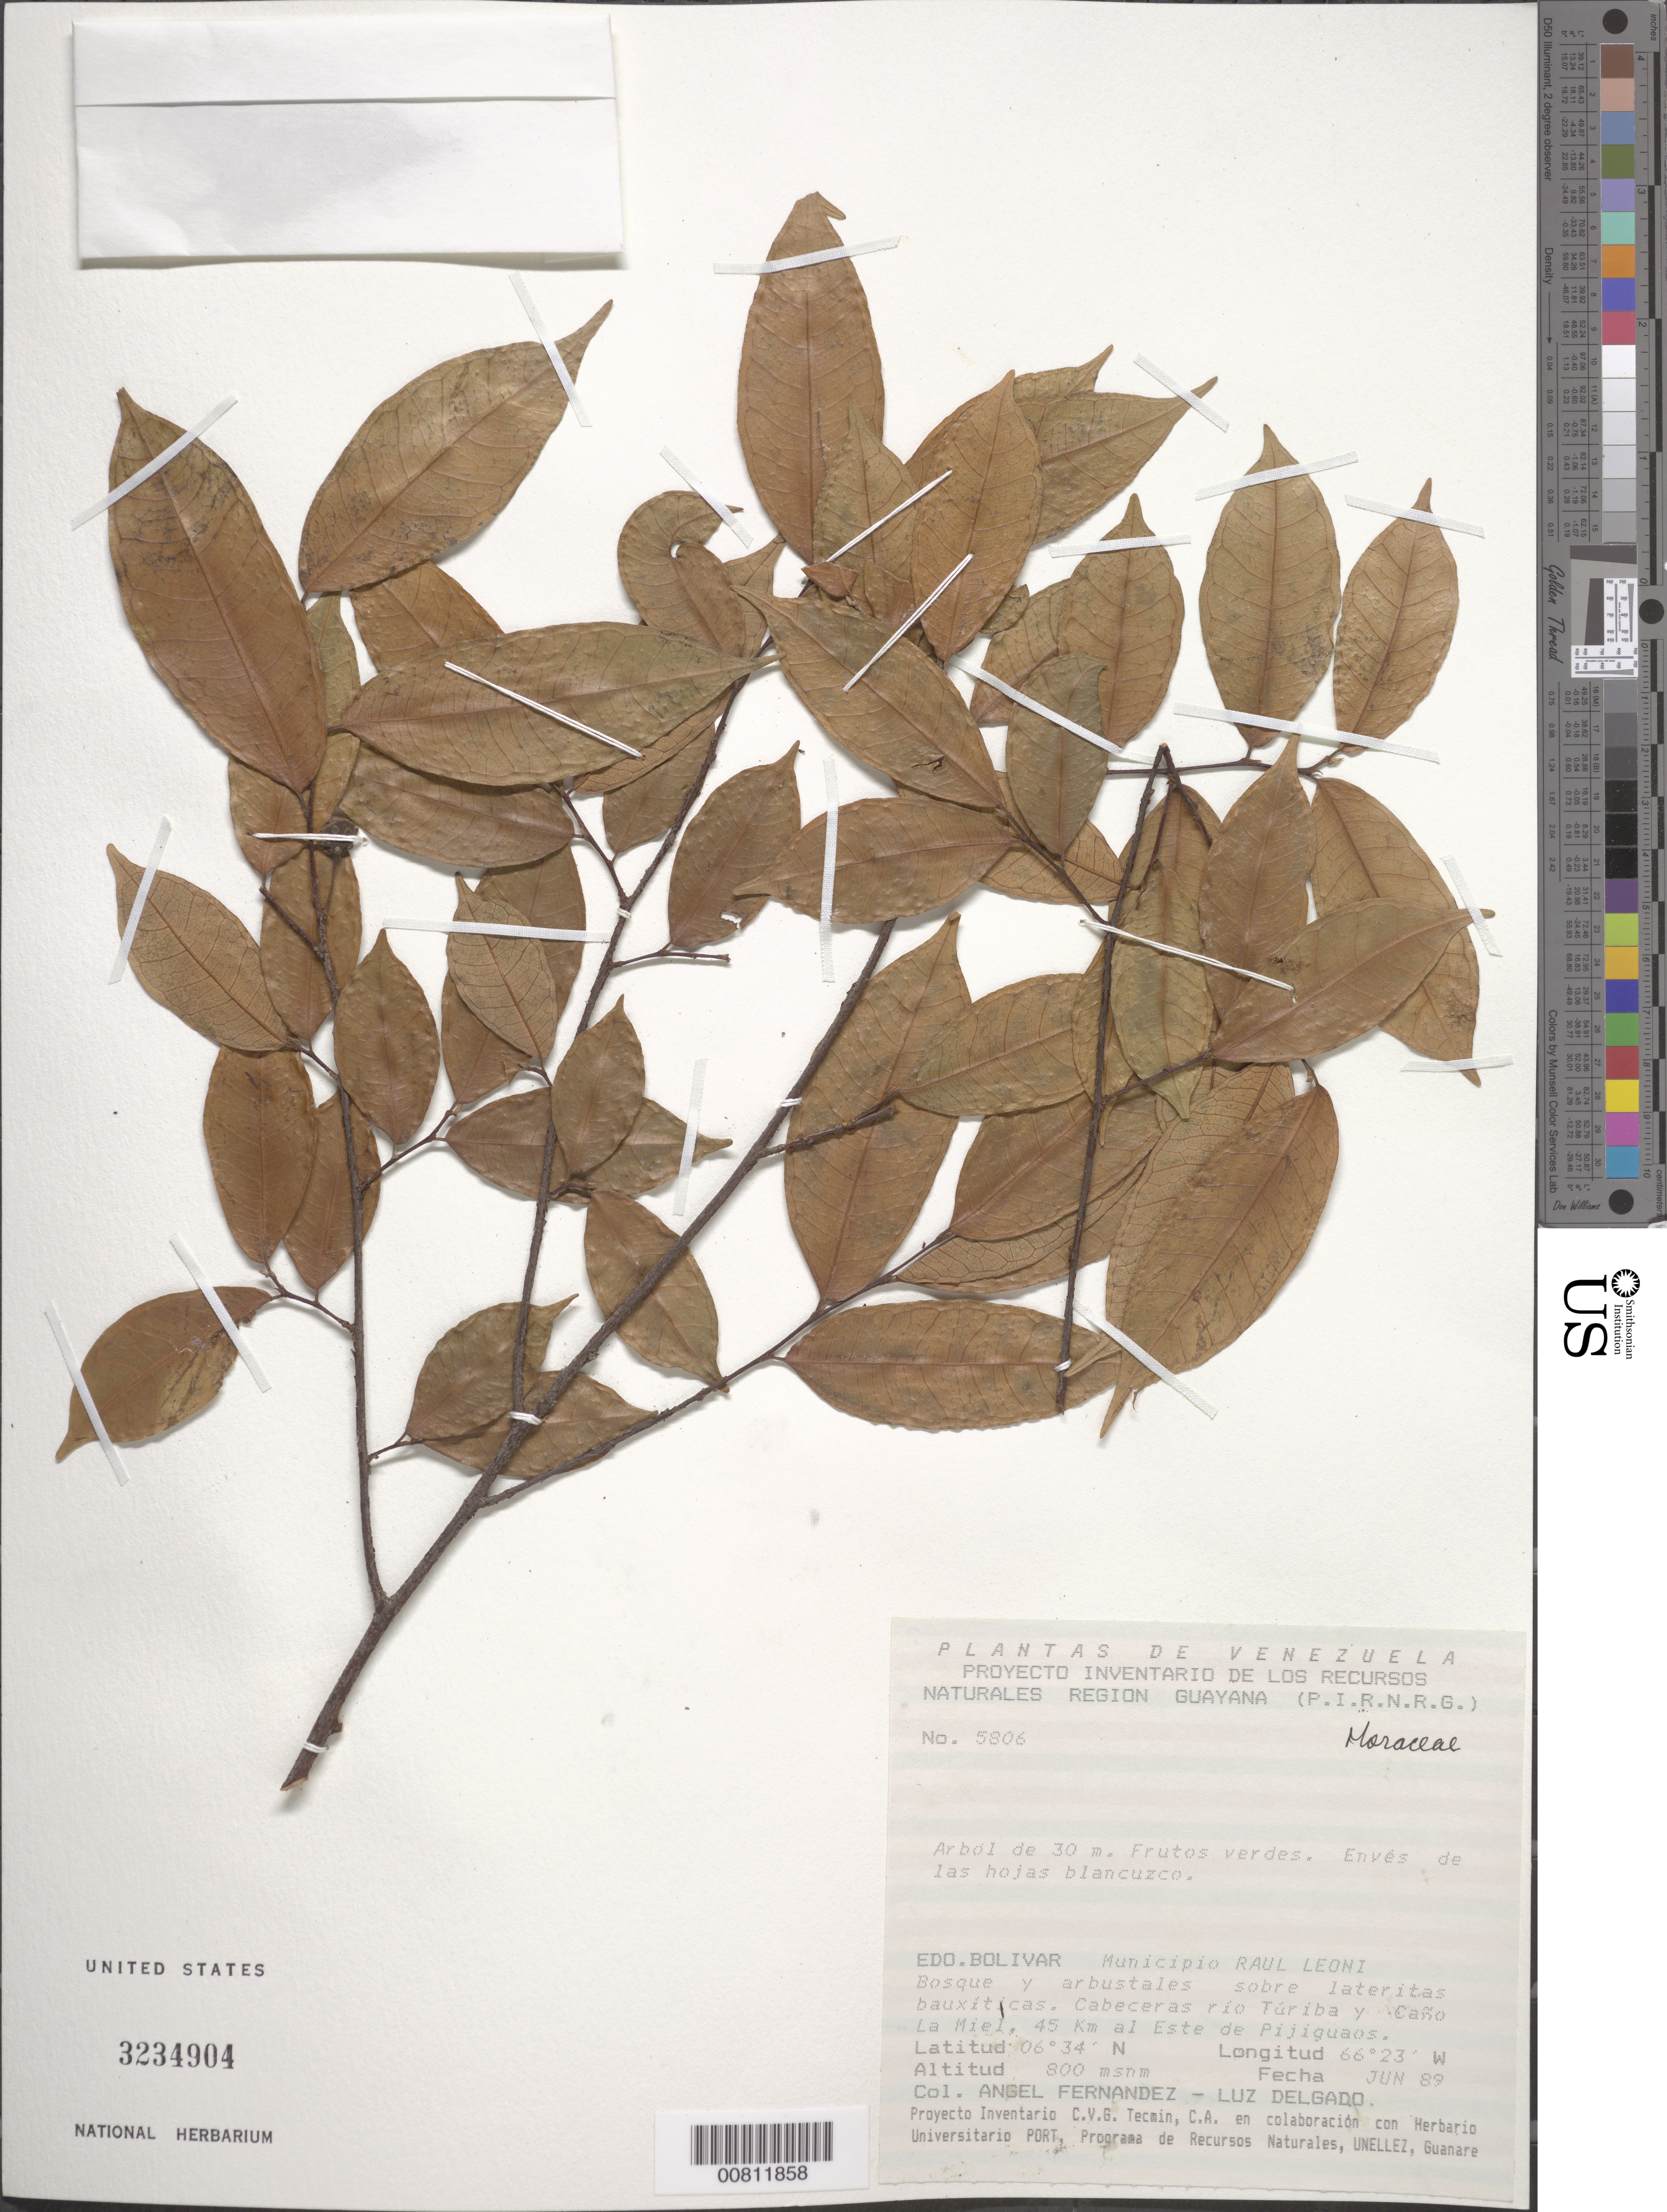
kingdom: Plantae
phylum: Tracheophyta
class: Magnoliopsida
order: Rosales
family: Moraceae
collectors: A. Fernández & L. Delgado V.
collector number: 5806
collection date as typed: Jun-89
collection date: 1989-06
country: Venezuela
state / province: Bolívar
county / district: Angostura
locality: Mun. Raúl Leoni [=Angostura], cabeceras Río Túriba y Caño La Miel, 45 km al Este de Pijiguaos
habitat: Bosque y arbustales sobre lateritas bauxíticas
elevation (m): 800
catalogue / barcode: US 3234904